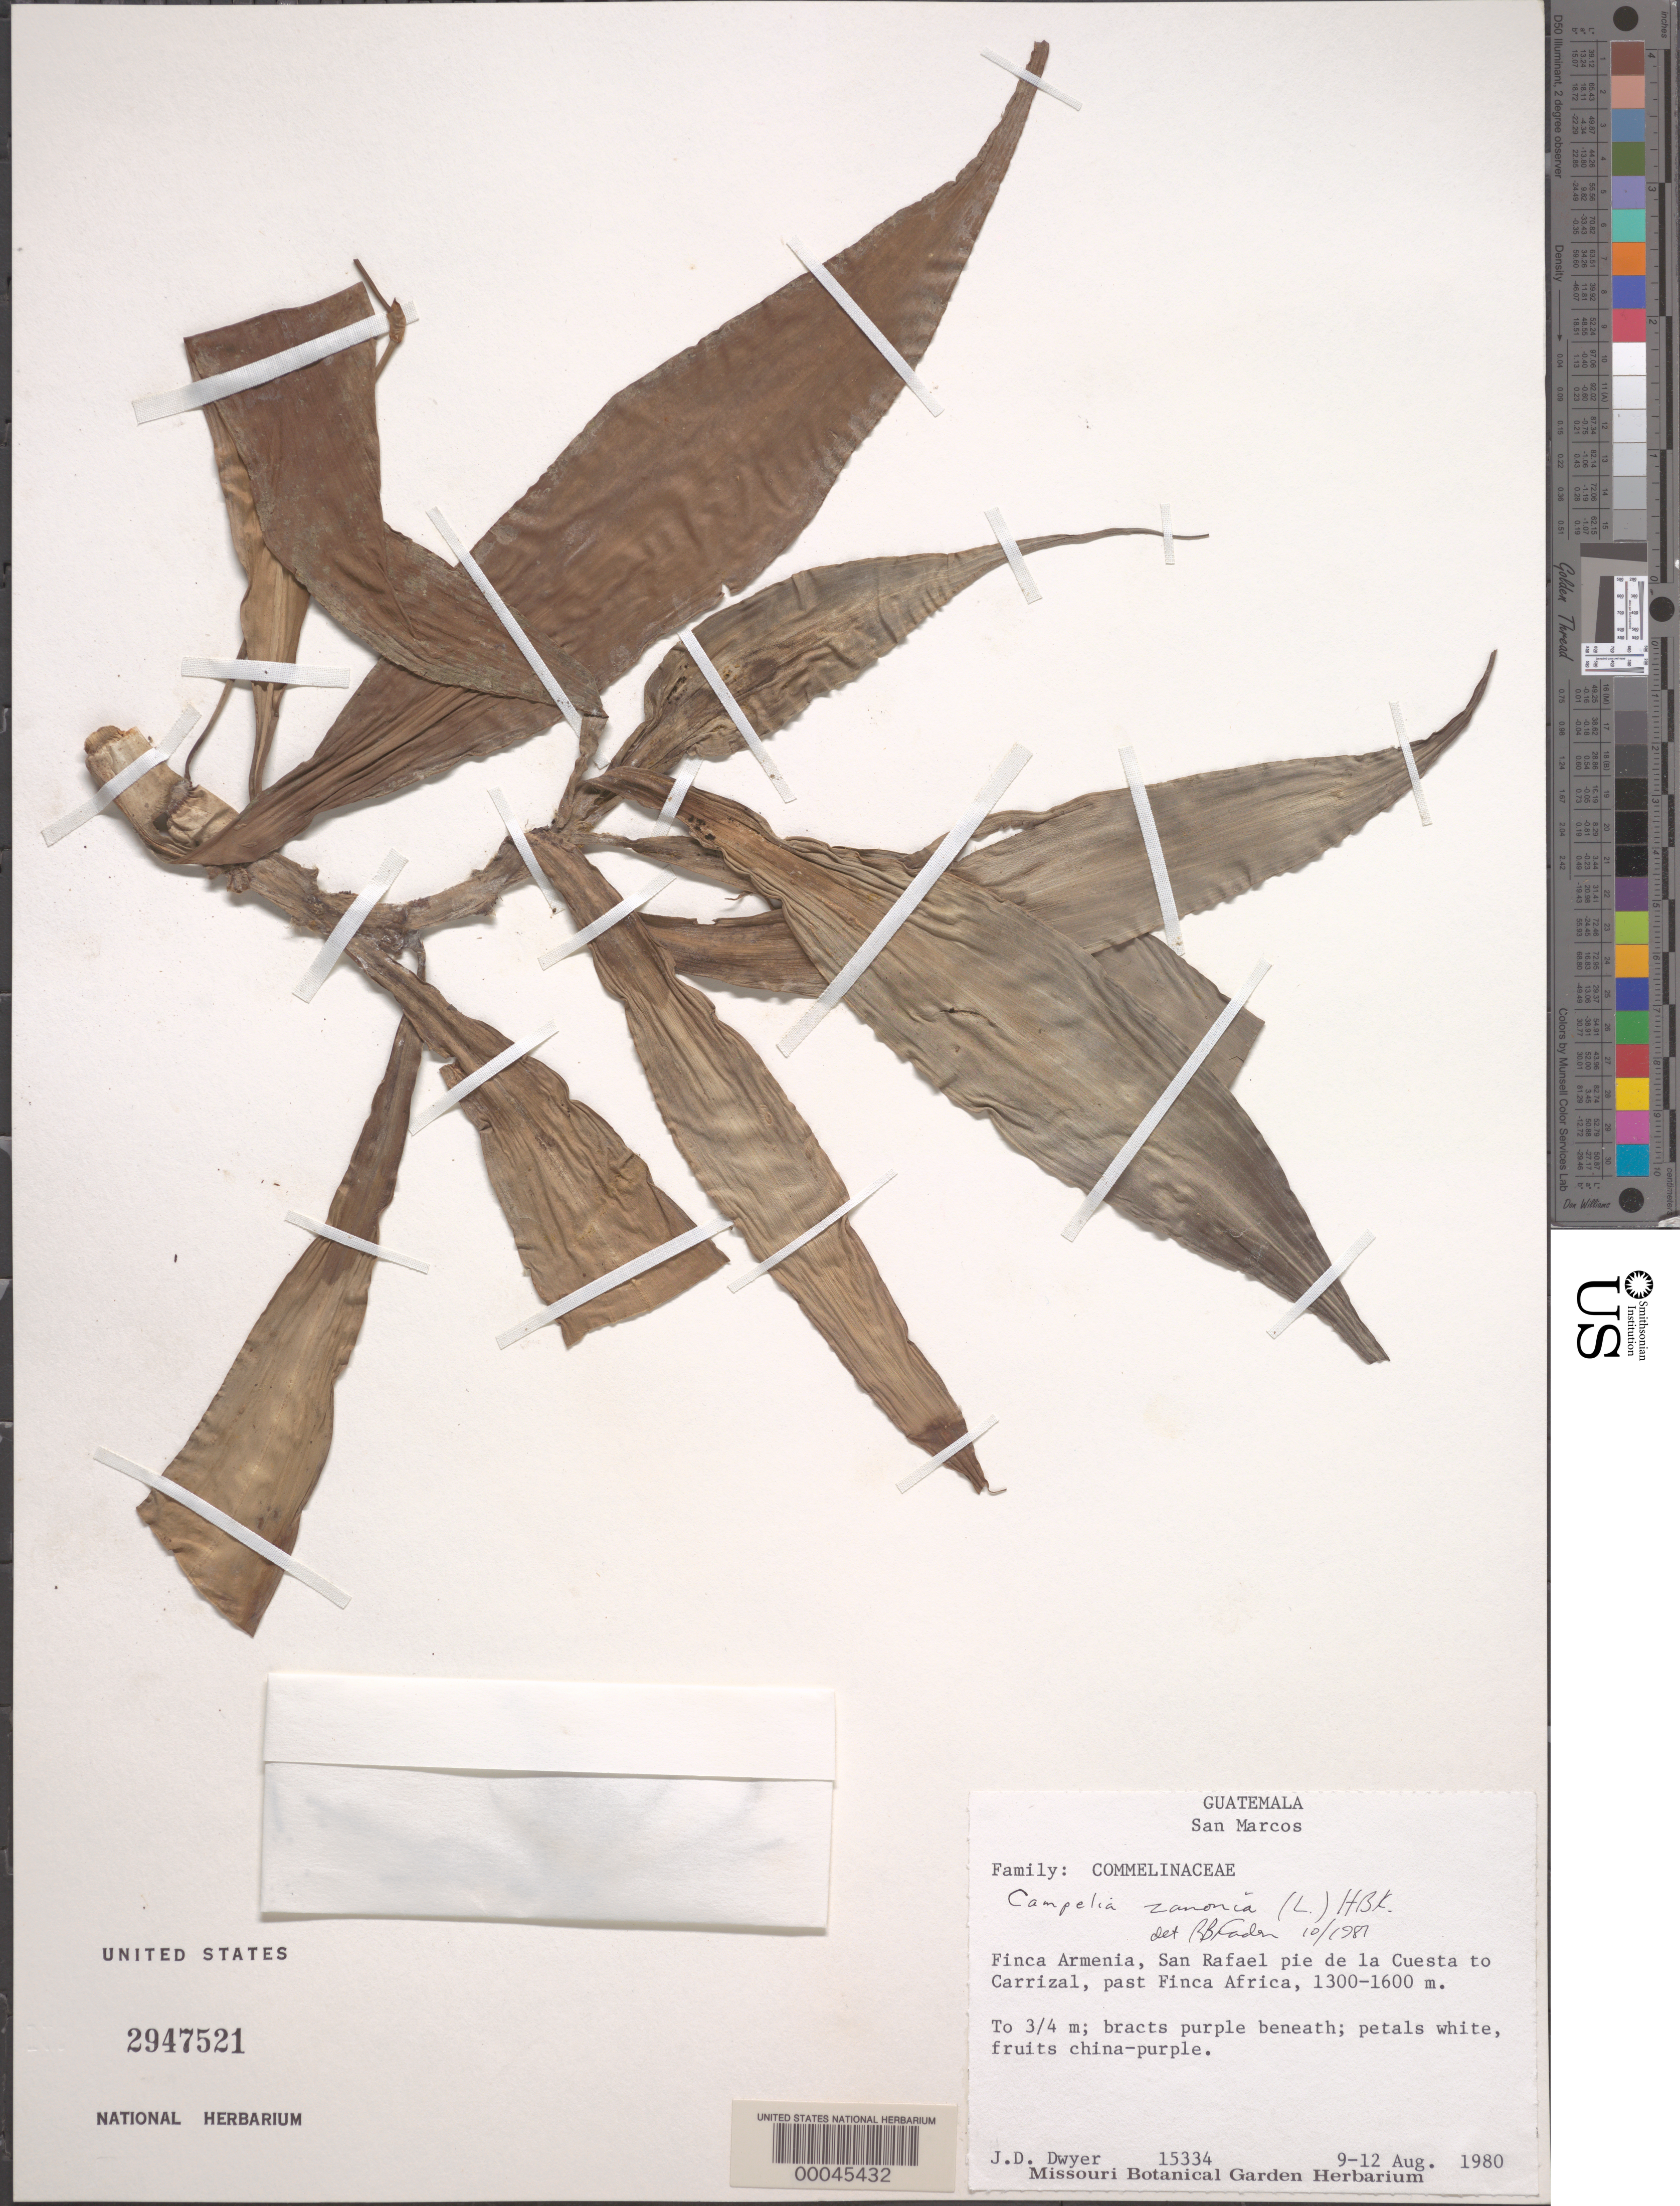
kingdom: Plantae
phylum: Tracheophyta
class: Liliopsida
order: Commelinales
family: Commelinaceae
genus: Tradescantia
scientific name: Tradescantia zanonia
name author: (L.) Sw.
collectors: J. D. Dwyer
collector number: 15334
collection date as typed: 09 Aug 1980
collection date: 1980-08-09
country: Guatemala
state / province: San Marcos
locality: San Rafael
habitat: Farmland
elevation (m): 1300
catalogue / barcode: US 2947521